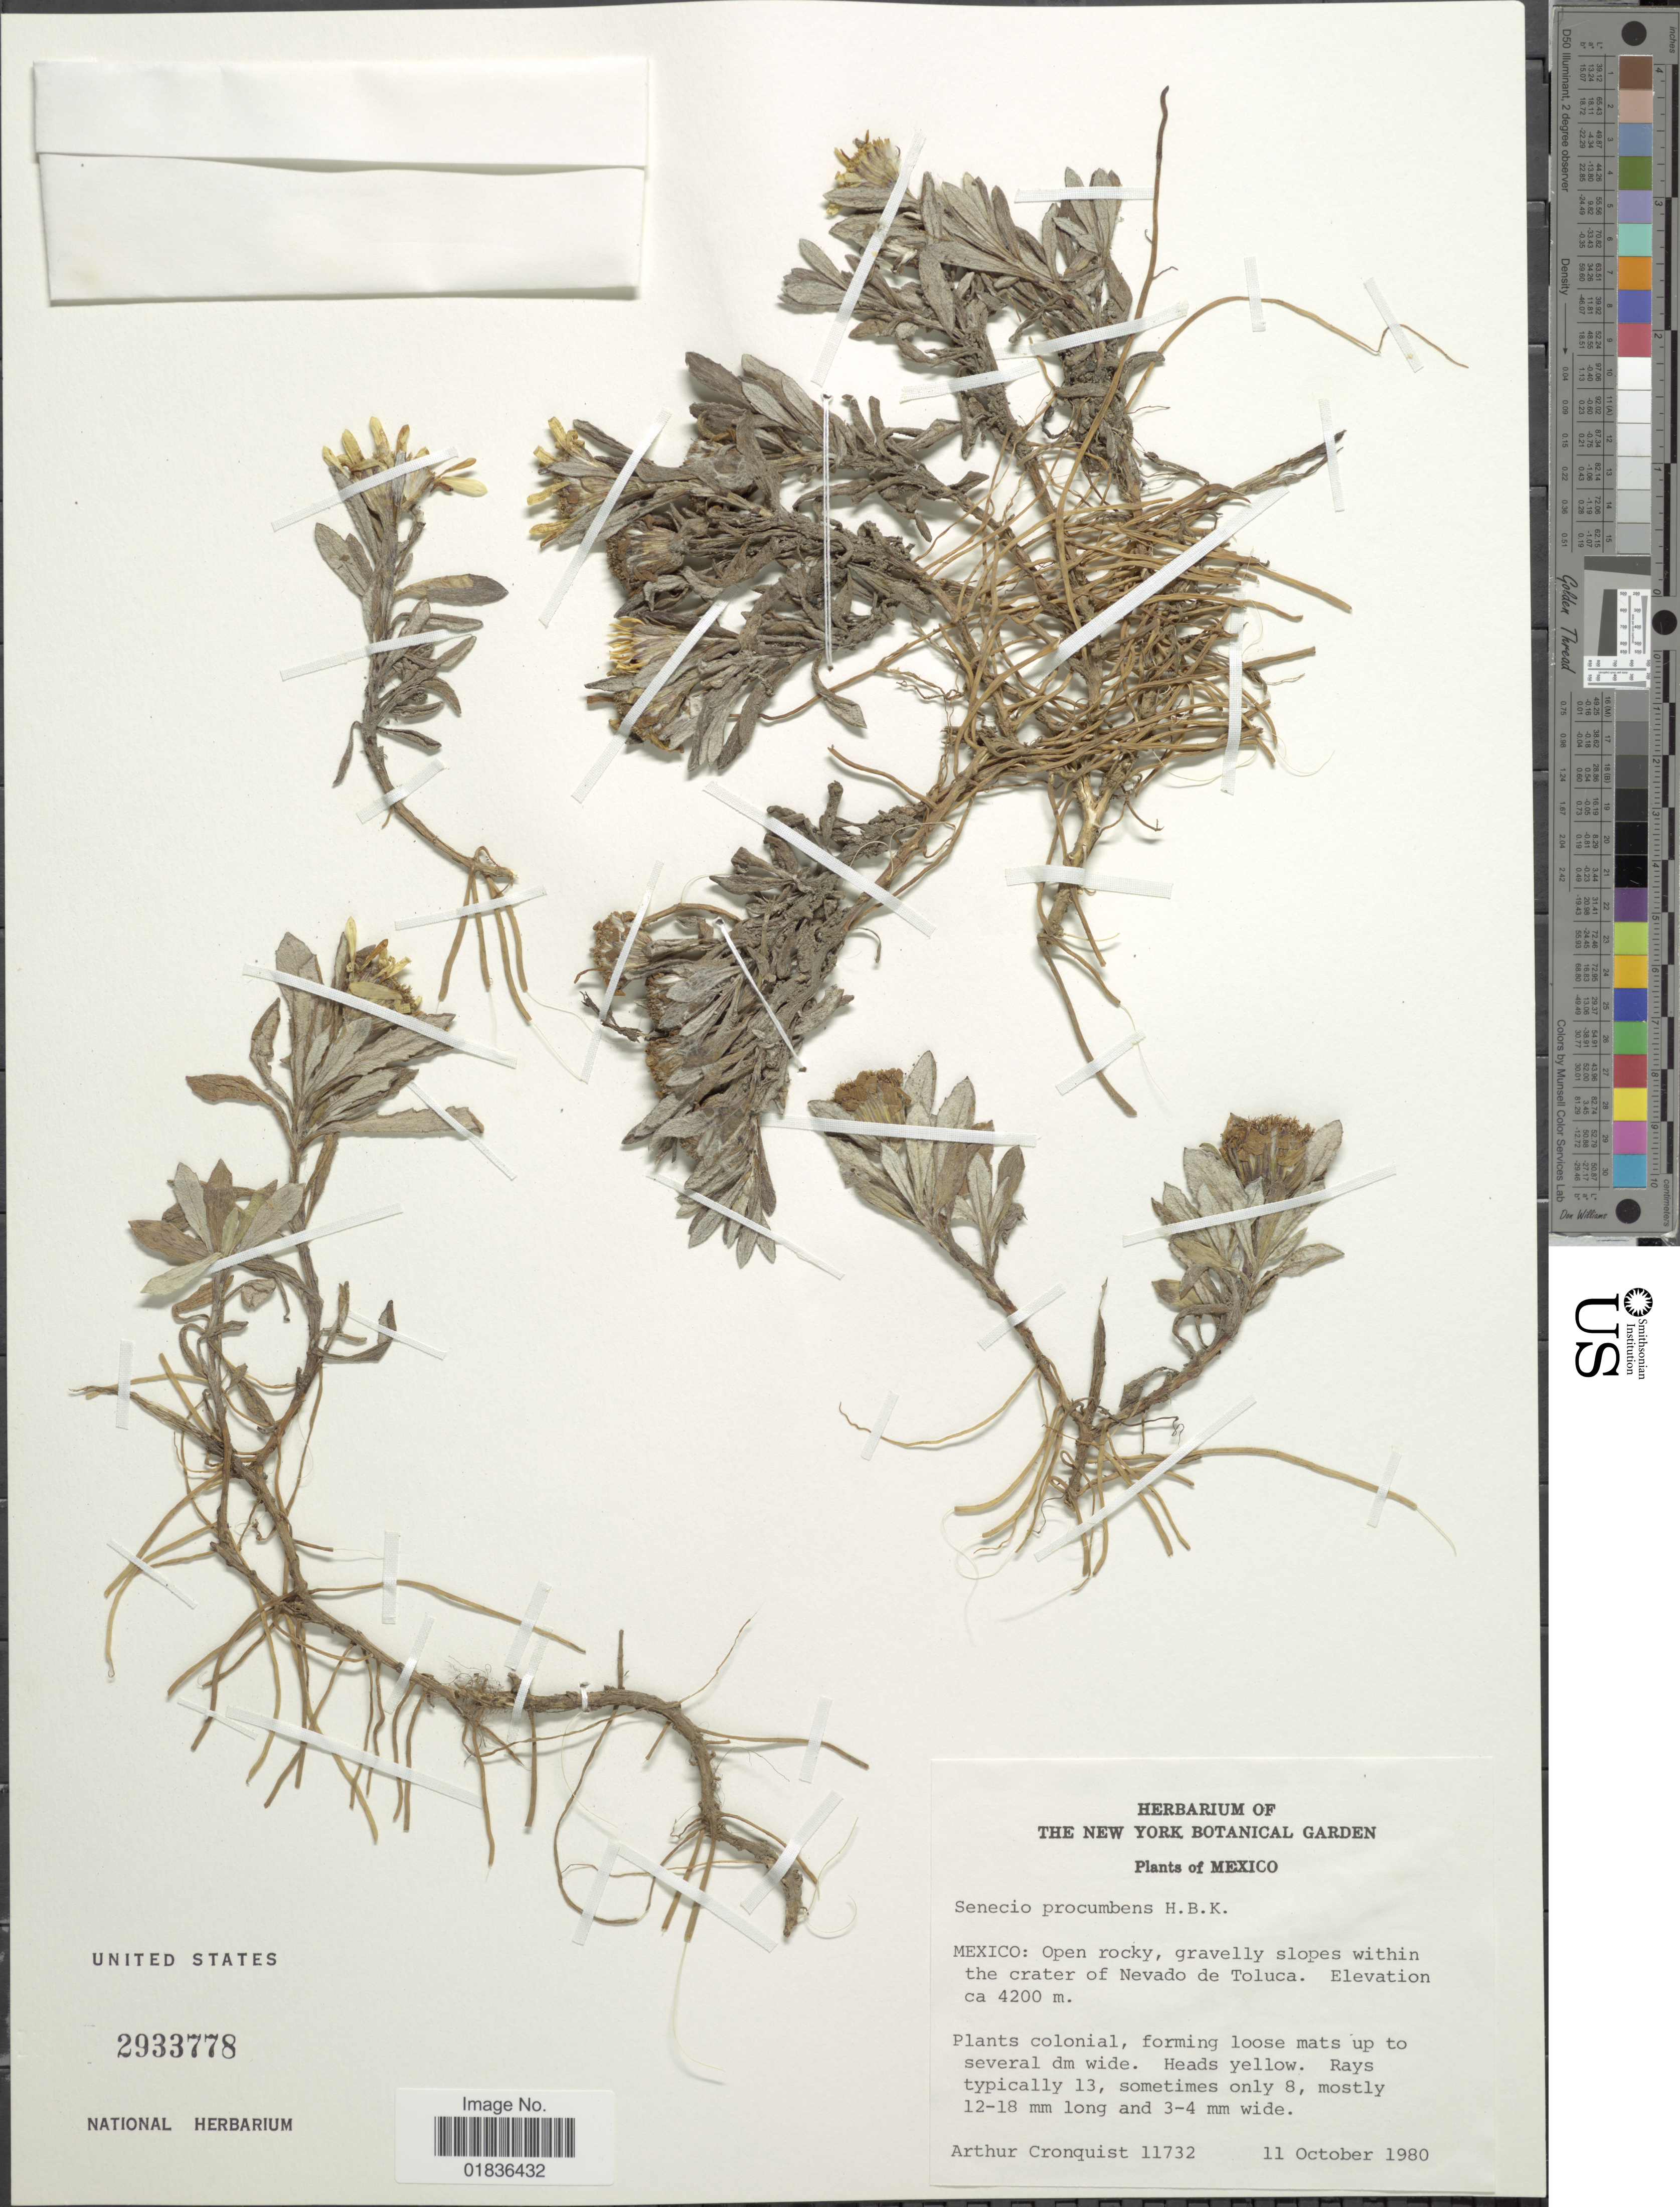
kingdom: Plantae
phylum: Tracheophyta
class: Magnoliopsida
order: Asterales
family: Asteraceae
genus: Senecio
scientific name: Senecio procumbens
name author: Kunth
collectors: A. J. Cronquist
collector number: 11732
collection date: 1980-10-11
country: Mexico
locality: Open rocky, gravelly slopes within the crater of Nevado de Toluca.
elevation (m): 4200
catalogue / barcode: US 2933778